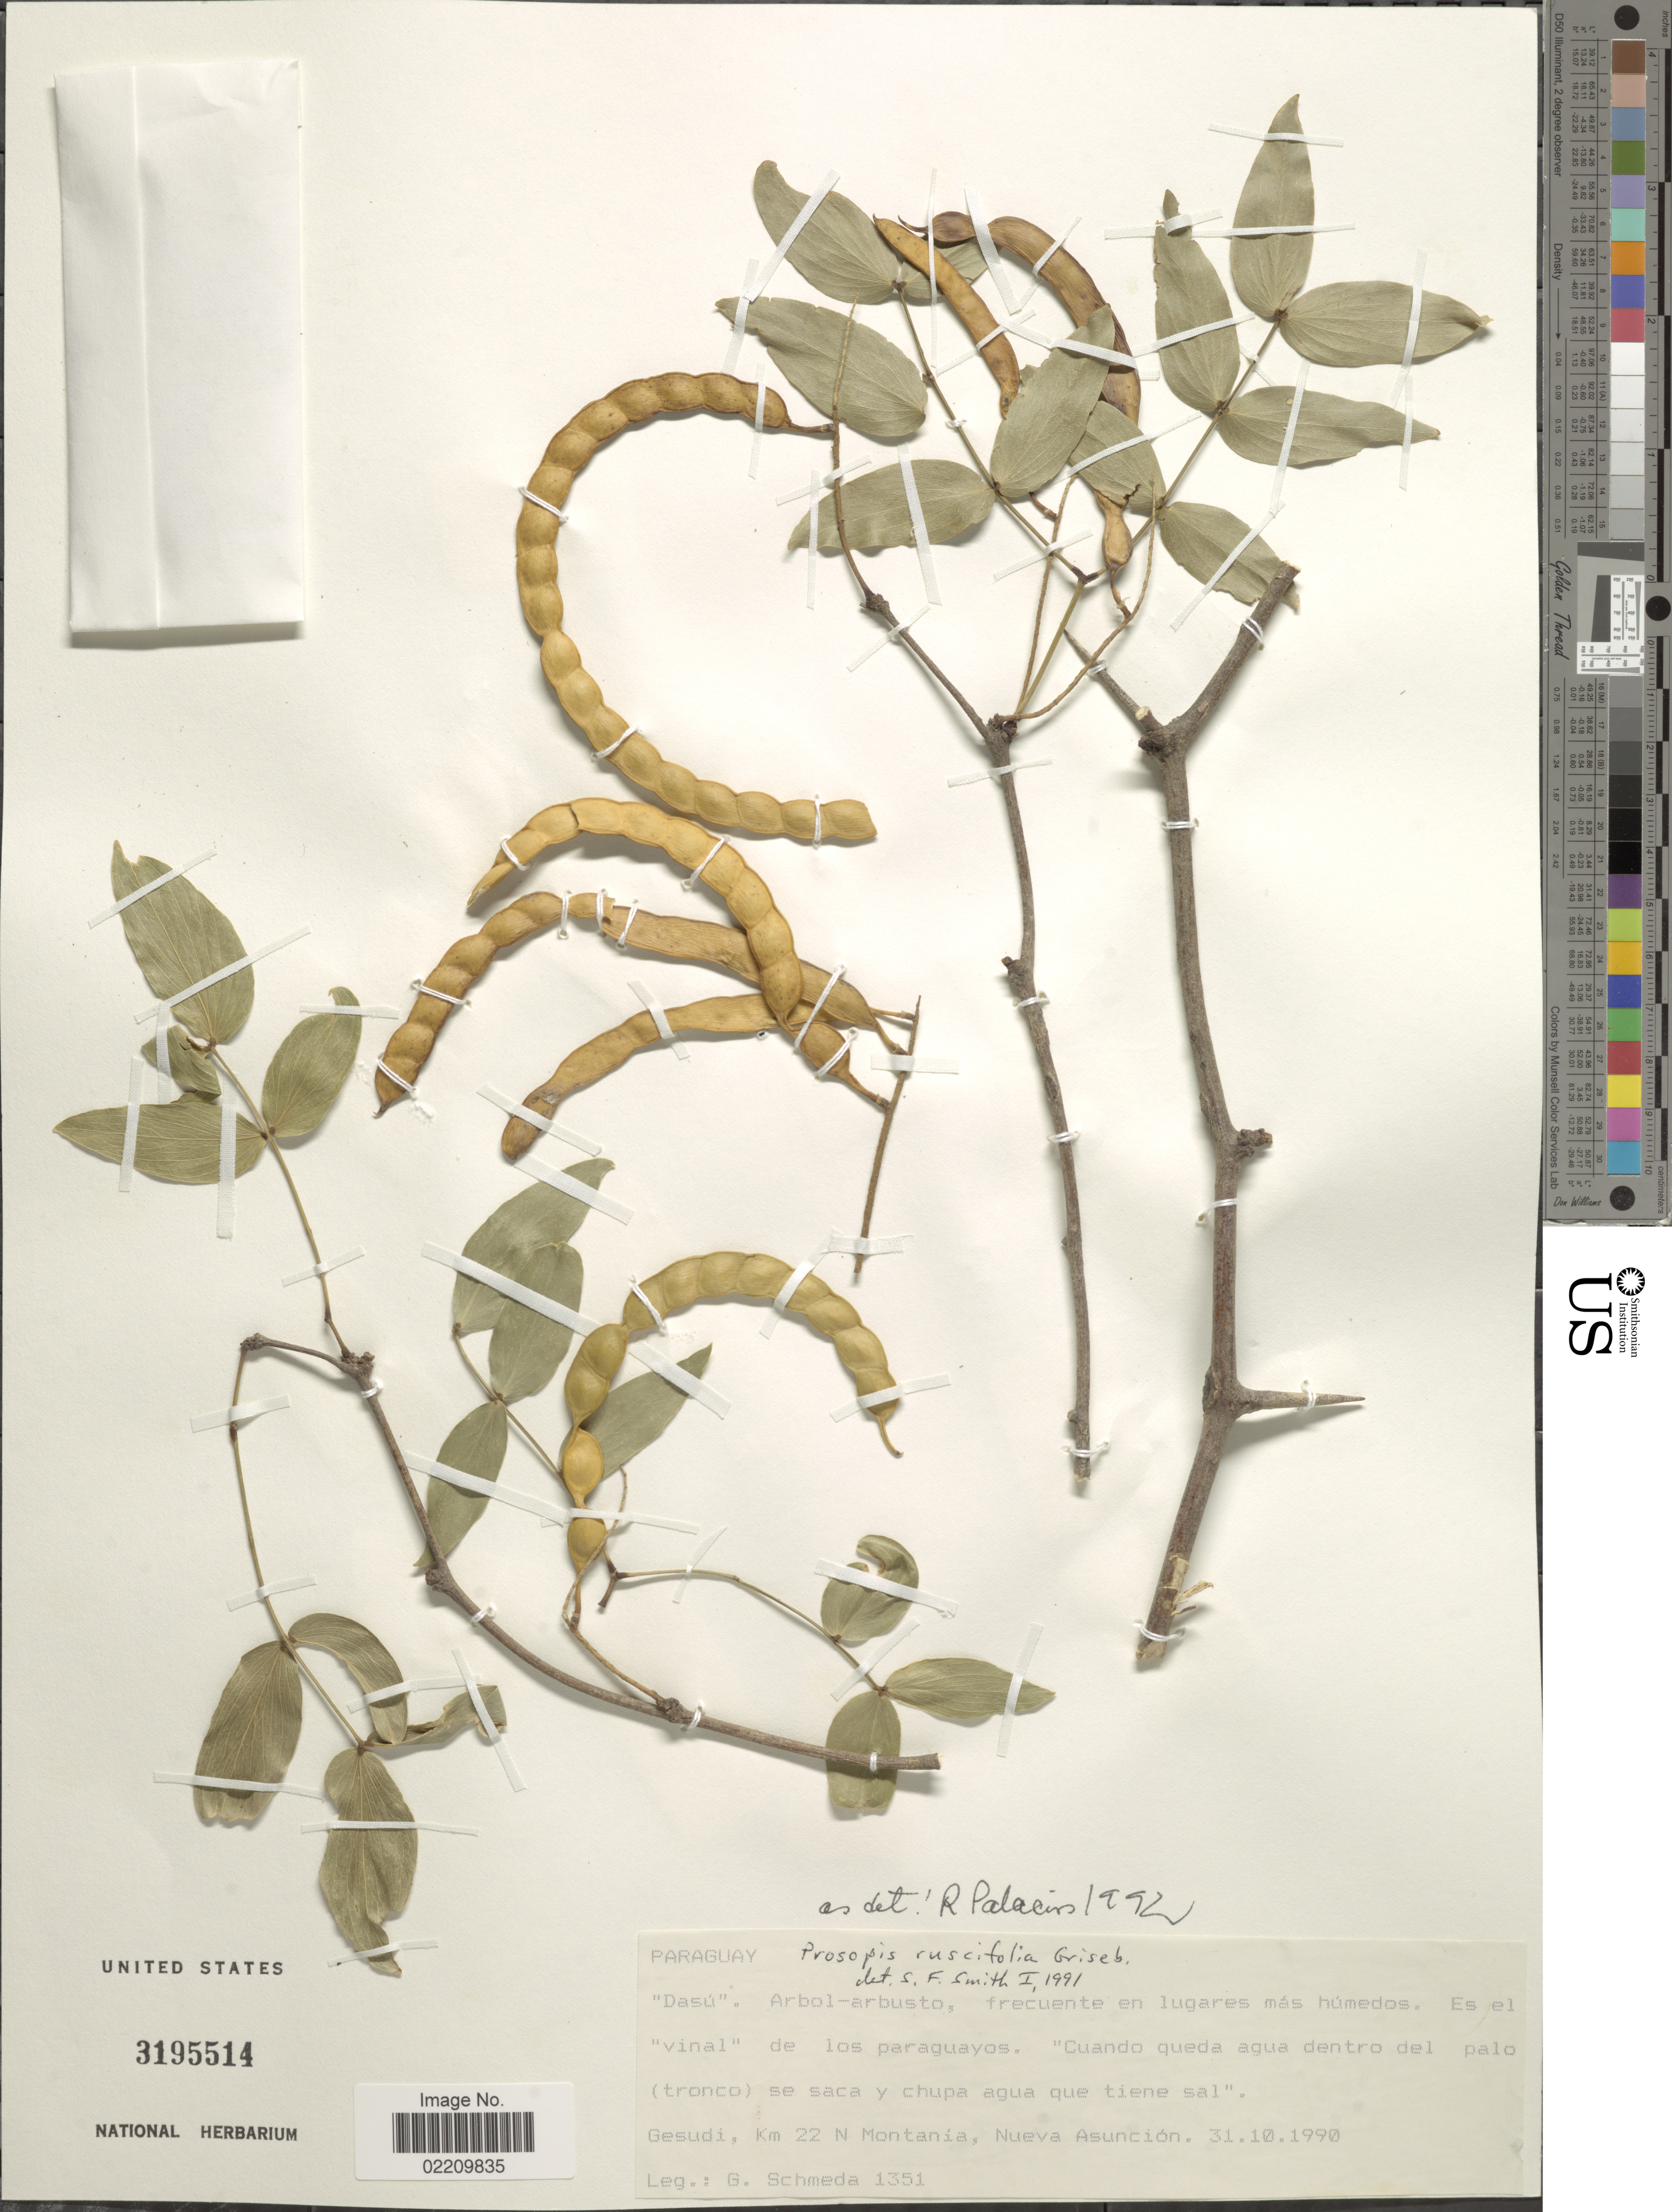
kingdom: Plantae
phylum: Tracheophyta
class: Magnoliopsida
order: Fabales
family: Fabaceae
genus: Neltuma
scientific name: Neltuma ruscifolia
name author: (Griseb.) C. E. Hughes & G.P. Lewis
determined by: Strong, Mark T., (BOT), Smithsonian Institution - National Museum of Natural History (UNITED STATES)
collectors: G. Schmeda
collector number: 1351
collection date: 1990-10-31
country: Paraguay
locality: Gesudi, Km 22 N Montania, Nueva Asunción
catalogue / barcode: US 3195514